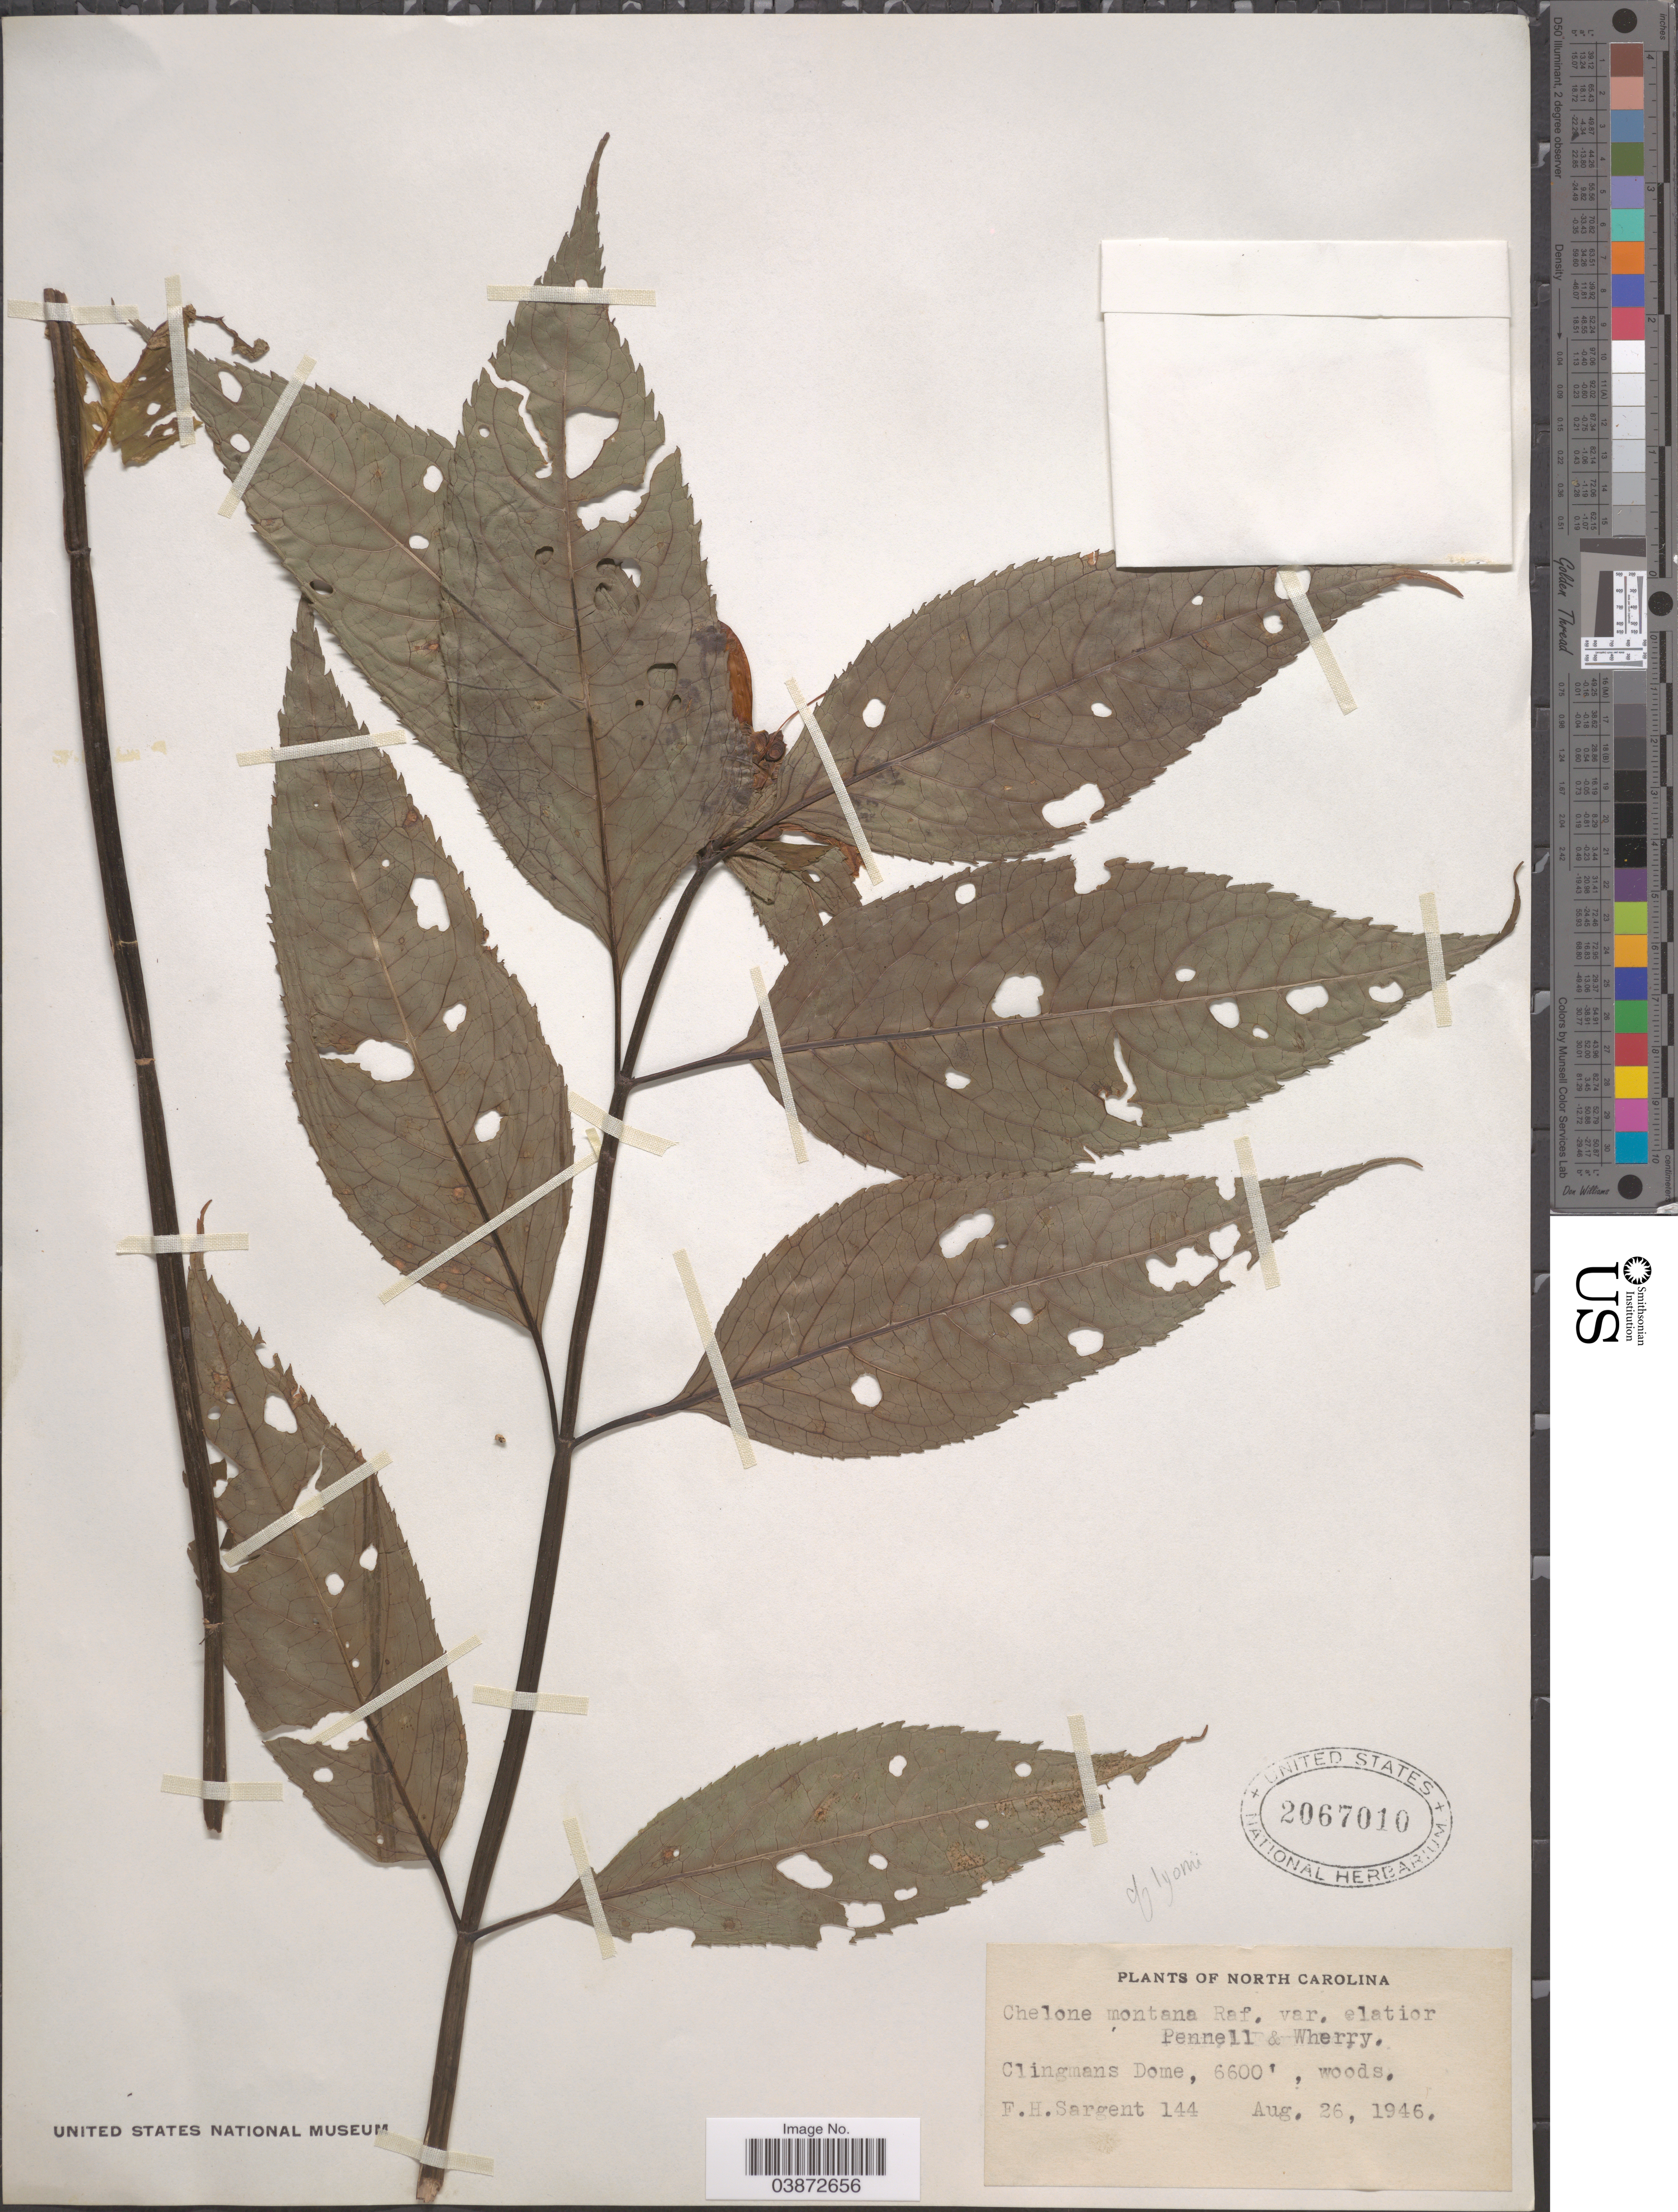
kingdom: Plantae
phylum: Tracheophyta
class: Magnoliopsida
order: Lamiales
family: Plantaginaceae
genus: Chelone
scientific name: Chelone montana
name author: (Raf.) Pennell & Wherry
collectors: F. H. Sargent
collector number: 144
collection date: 1946-08-26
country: United States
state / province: North Carolina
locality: Clingmans Dome.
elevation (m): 2012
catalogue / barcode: US 2067010